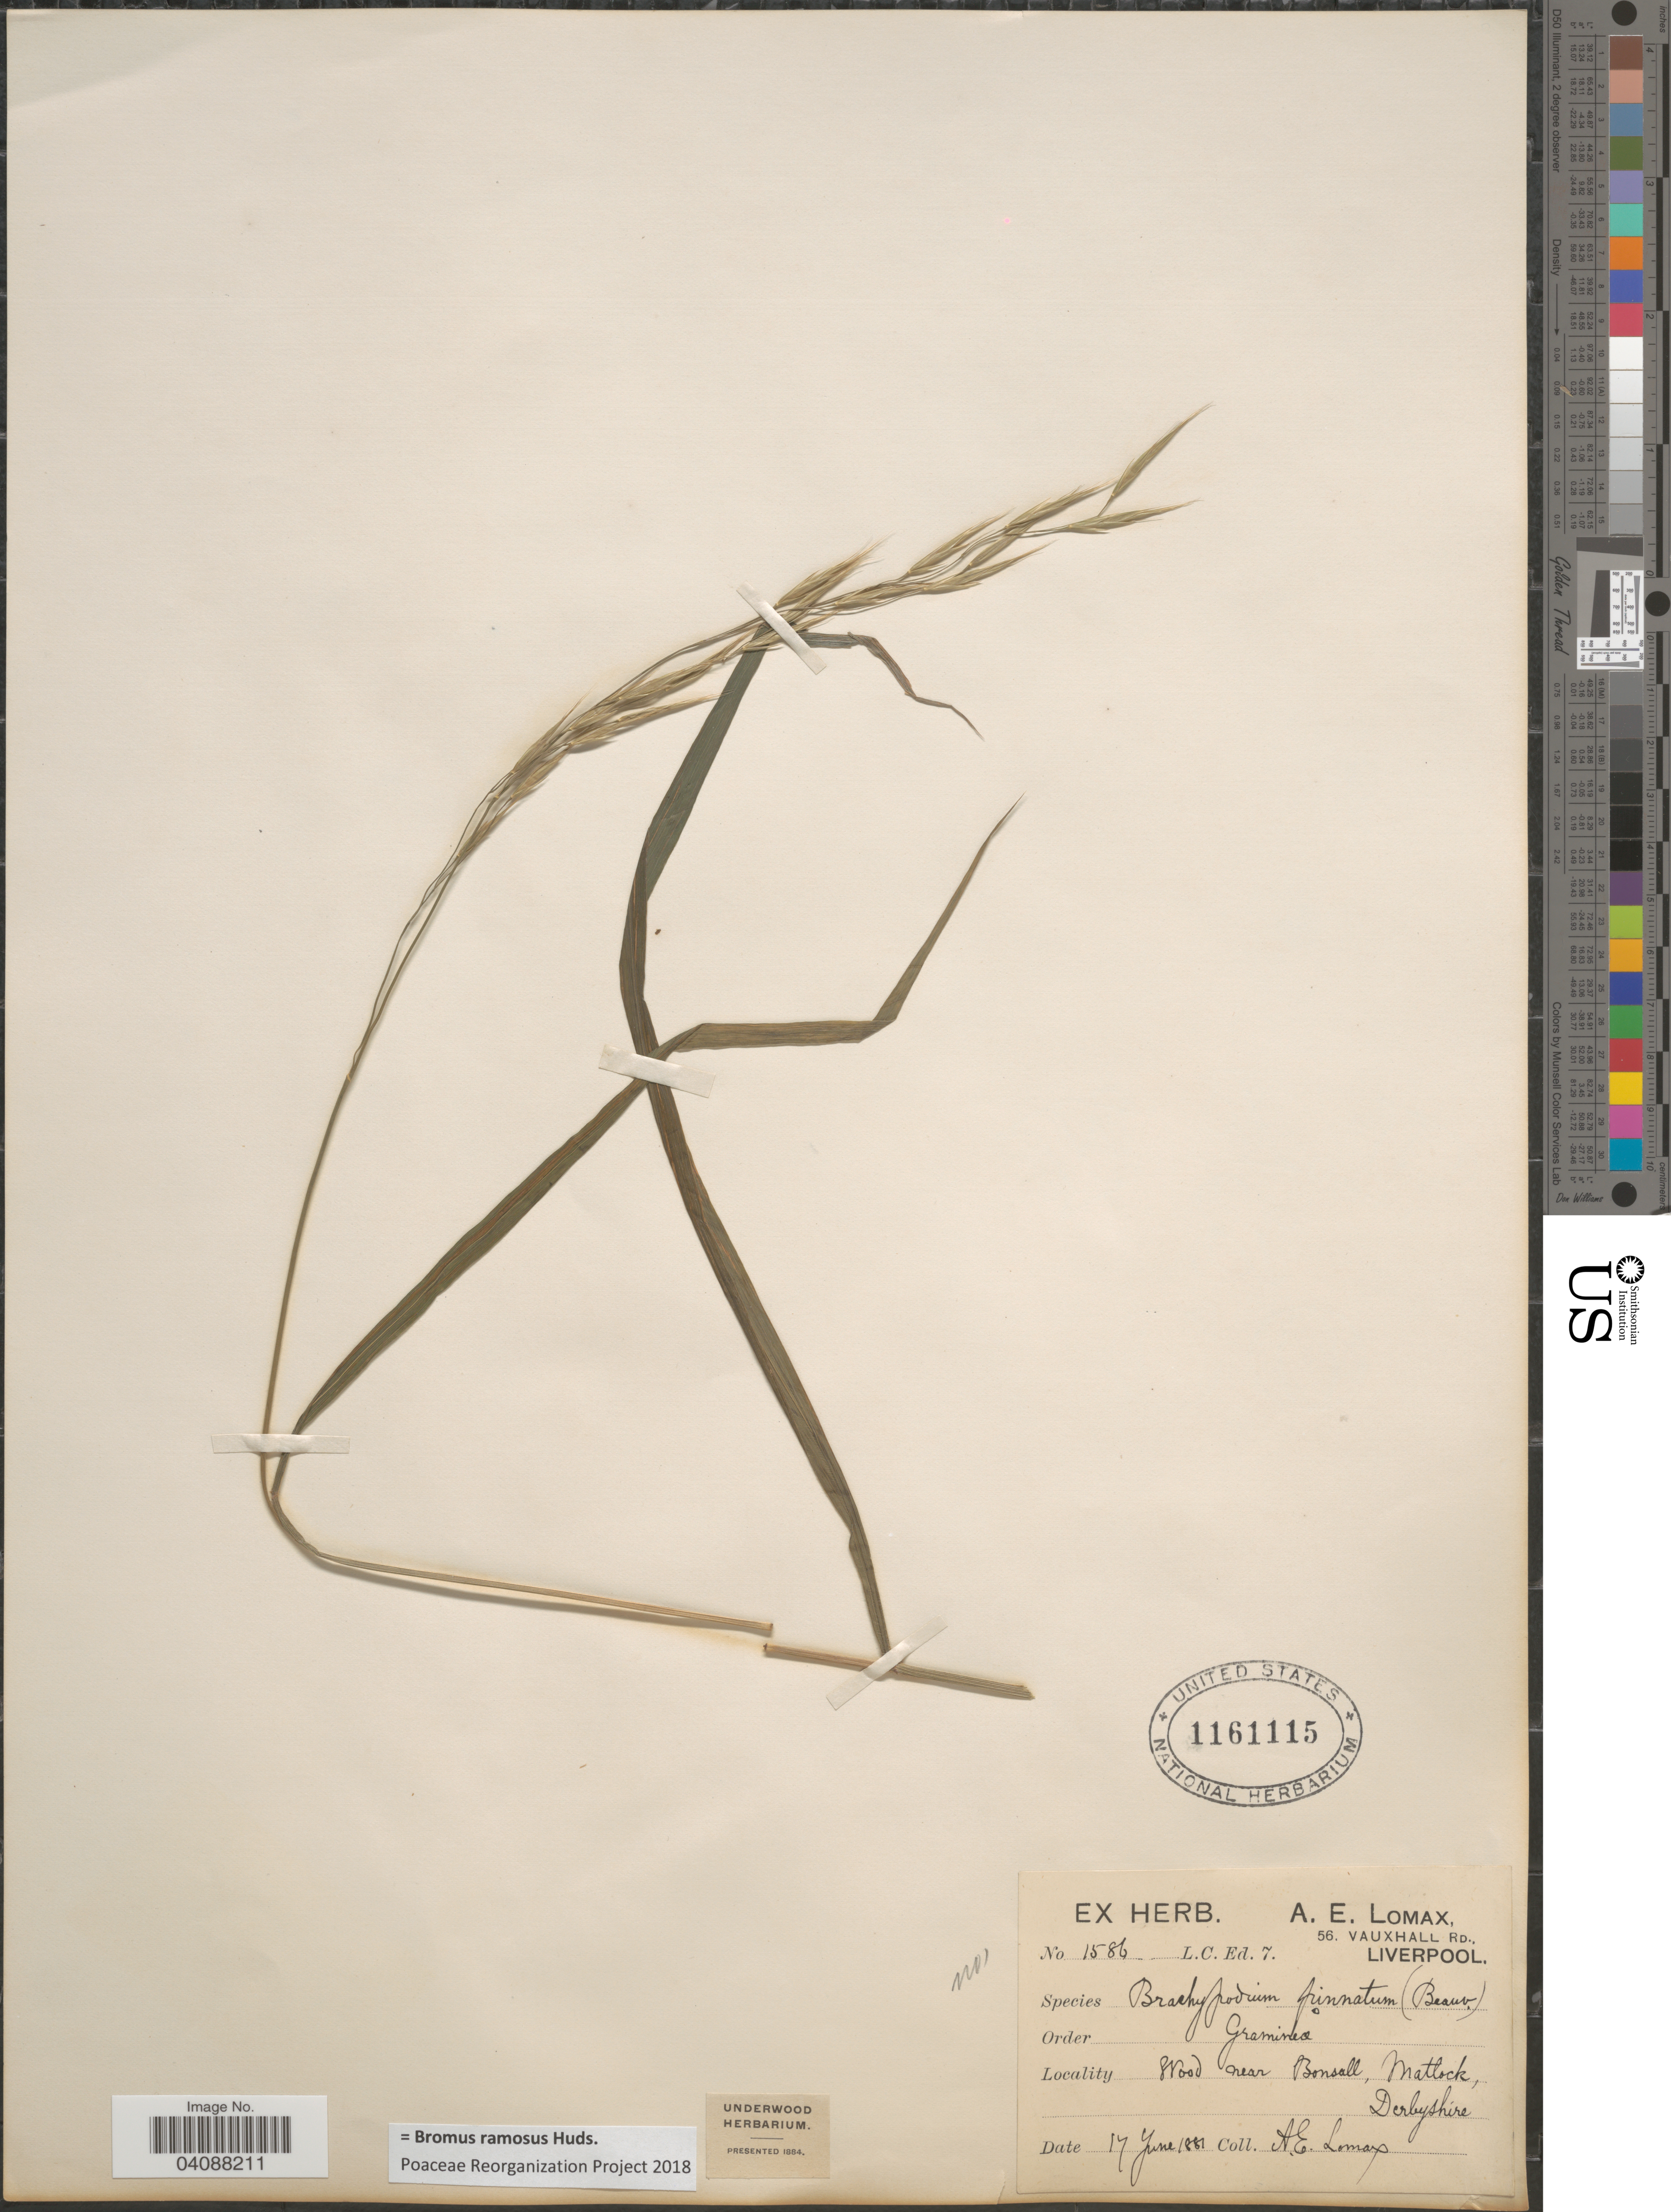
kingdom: Plantae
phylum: Tracheophyta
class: Liliopsida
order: Poales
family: Poaceae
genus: Bromus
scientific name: Bromus ramosus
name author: Huds.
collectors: A. Lomax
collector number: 1586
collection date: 1881-06-17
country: United Kingdom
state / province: England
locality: Wood near Bonsall, Matlock, Derbyshire.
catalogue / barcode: US 1161115